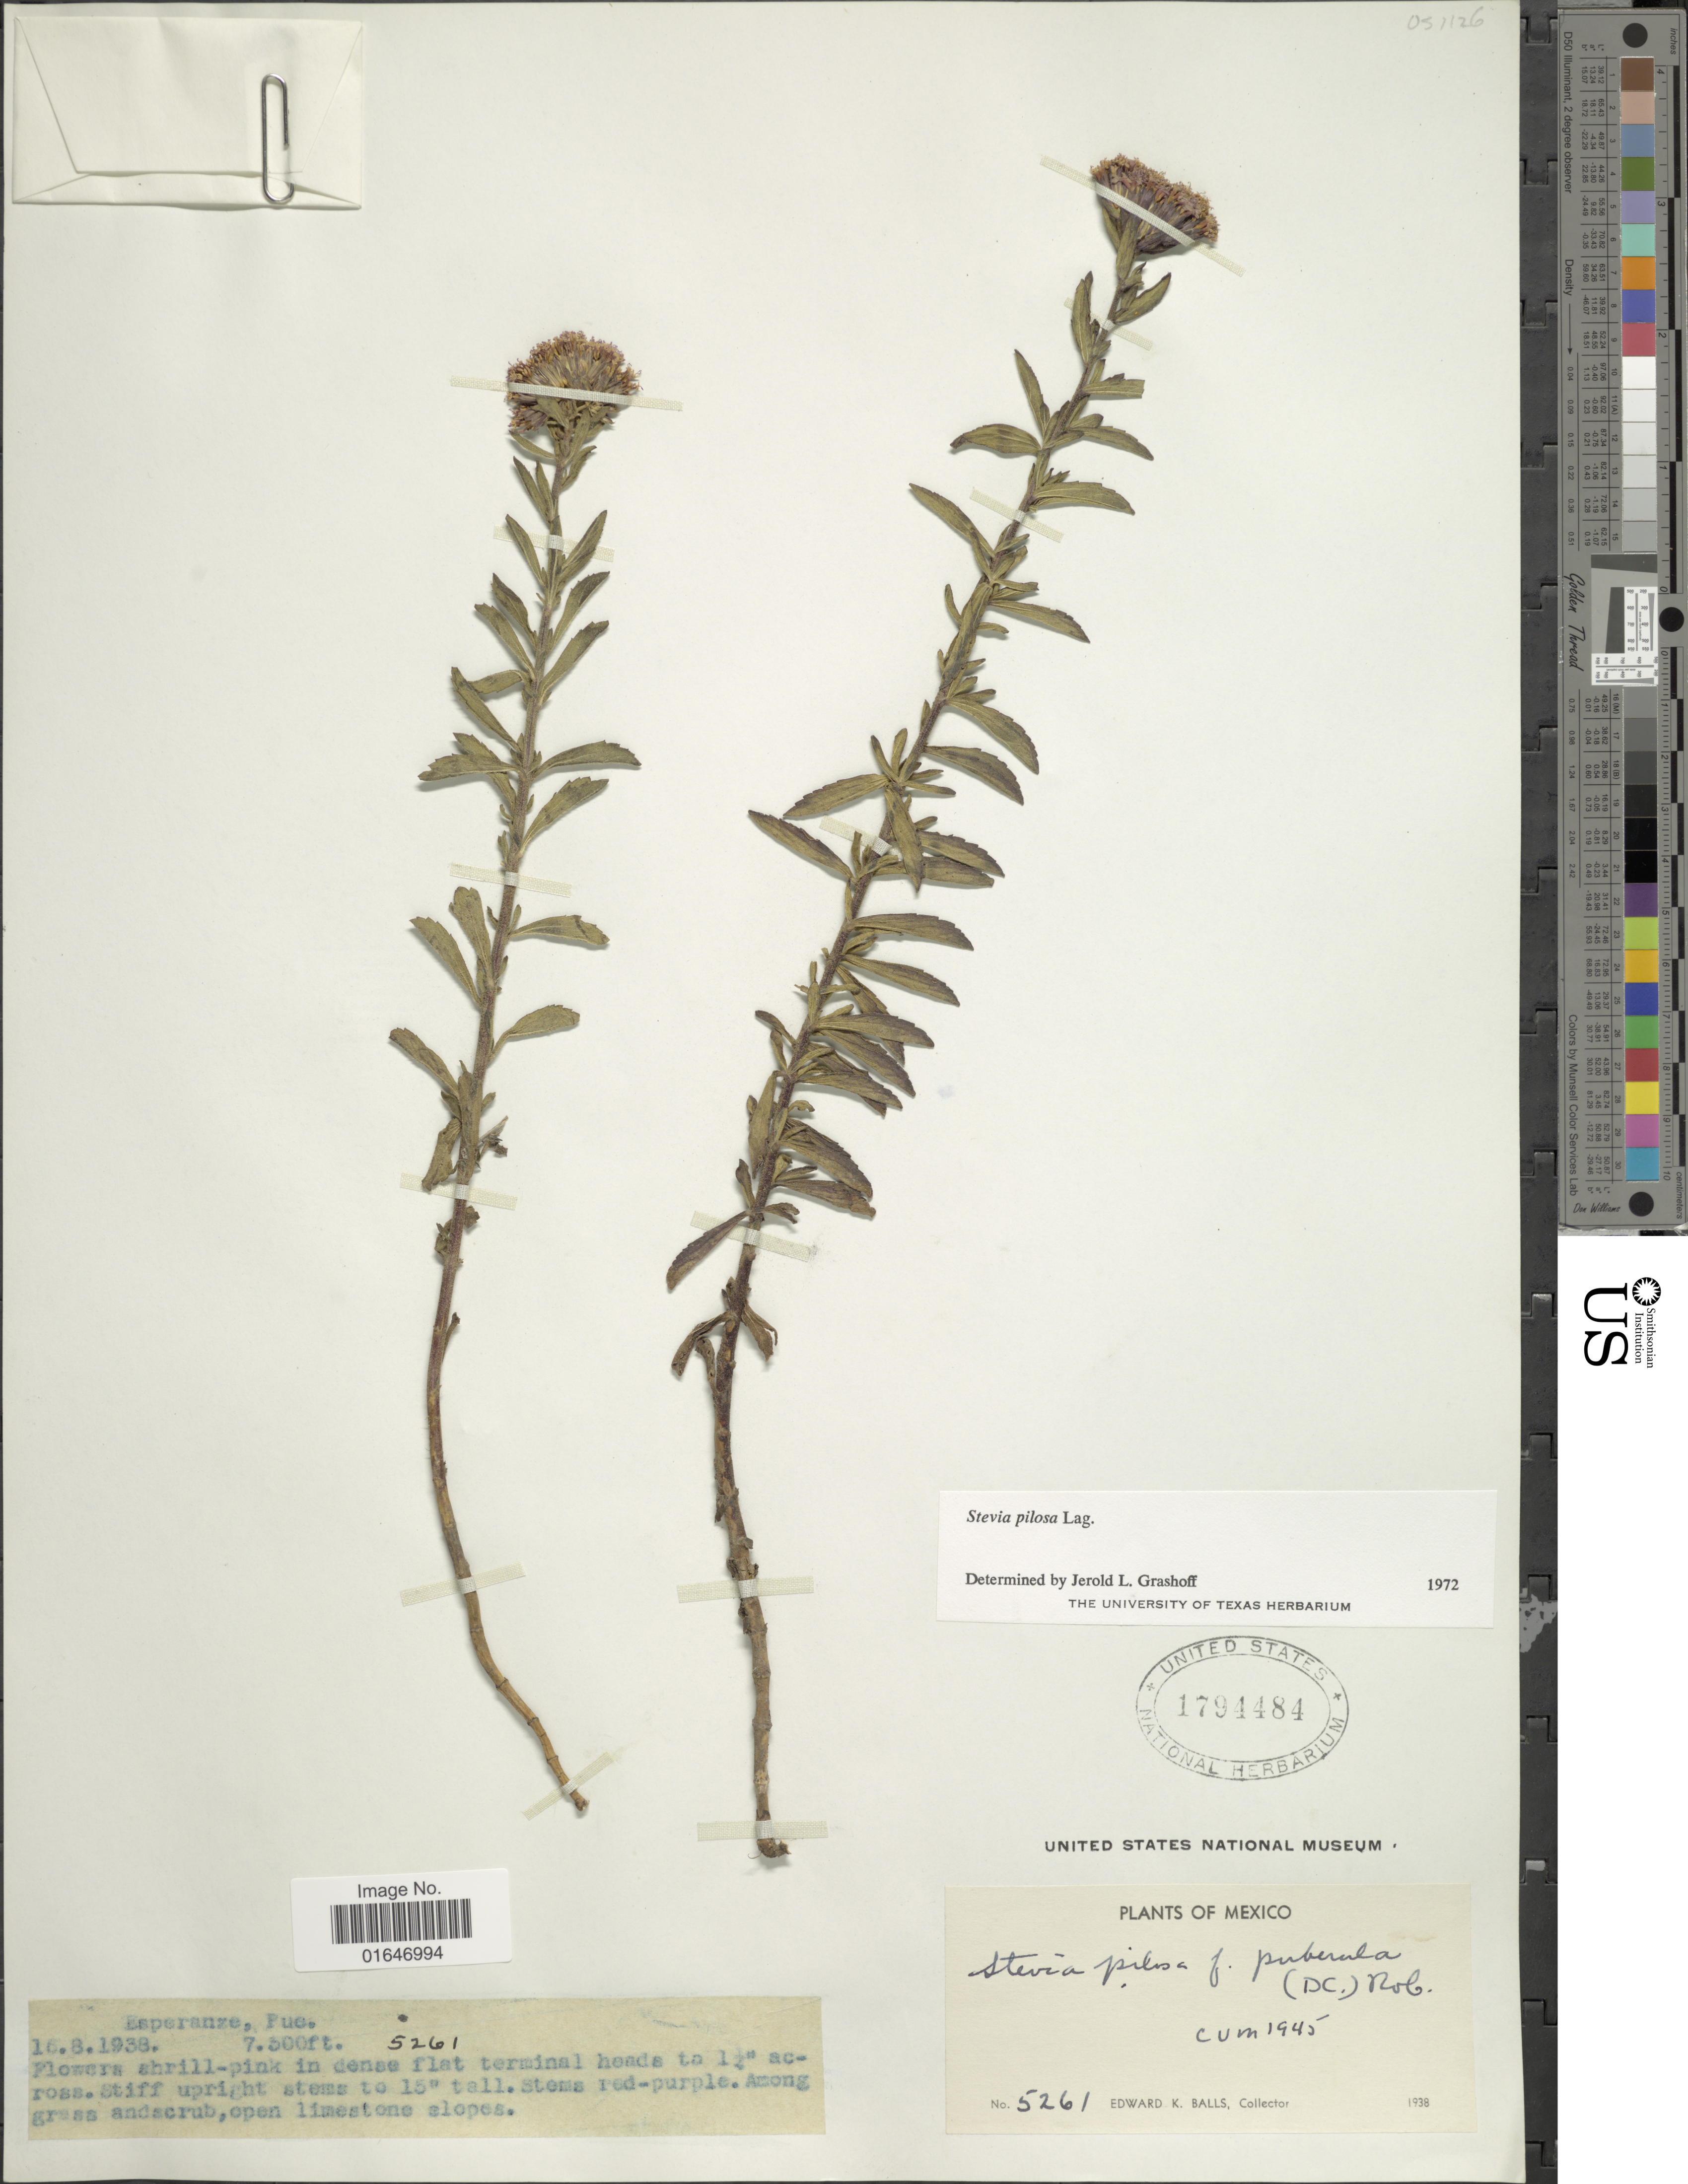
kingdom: Plantae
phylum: Tracheophyta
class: Magnoliopsida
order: Asterales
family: Asteraceae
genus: Stevia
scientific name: Stevia pilosa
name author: Lag.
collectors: E. K. Balls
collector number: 5261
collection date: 1938-08-16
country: Mexico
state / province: Puebla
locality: Esperanze.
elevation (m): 2286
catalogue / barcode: US 1794484